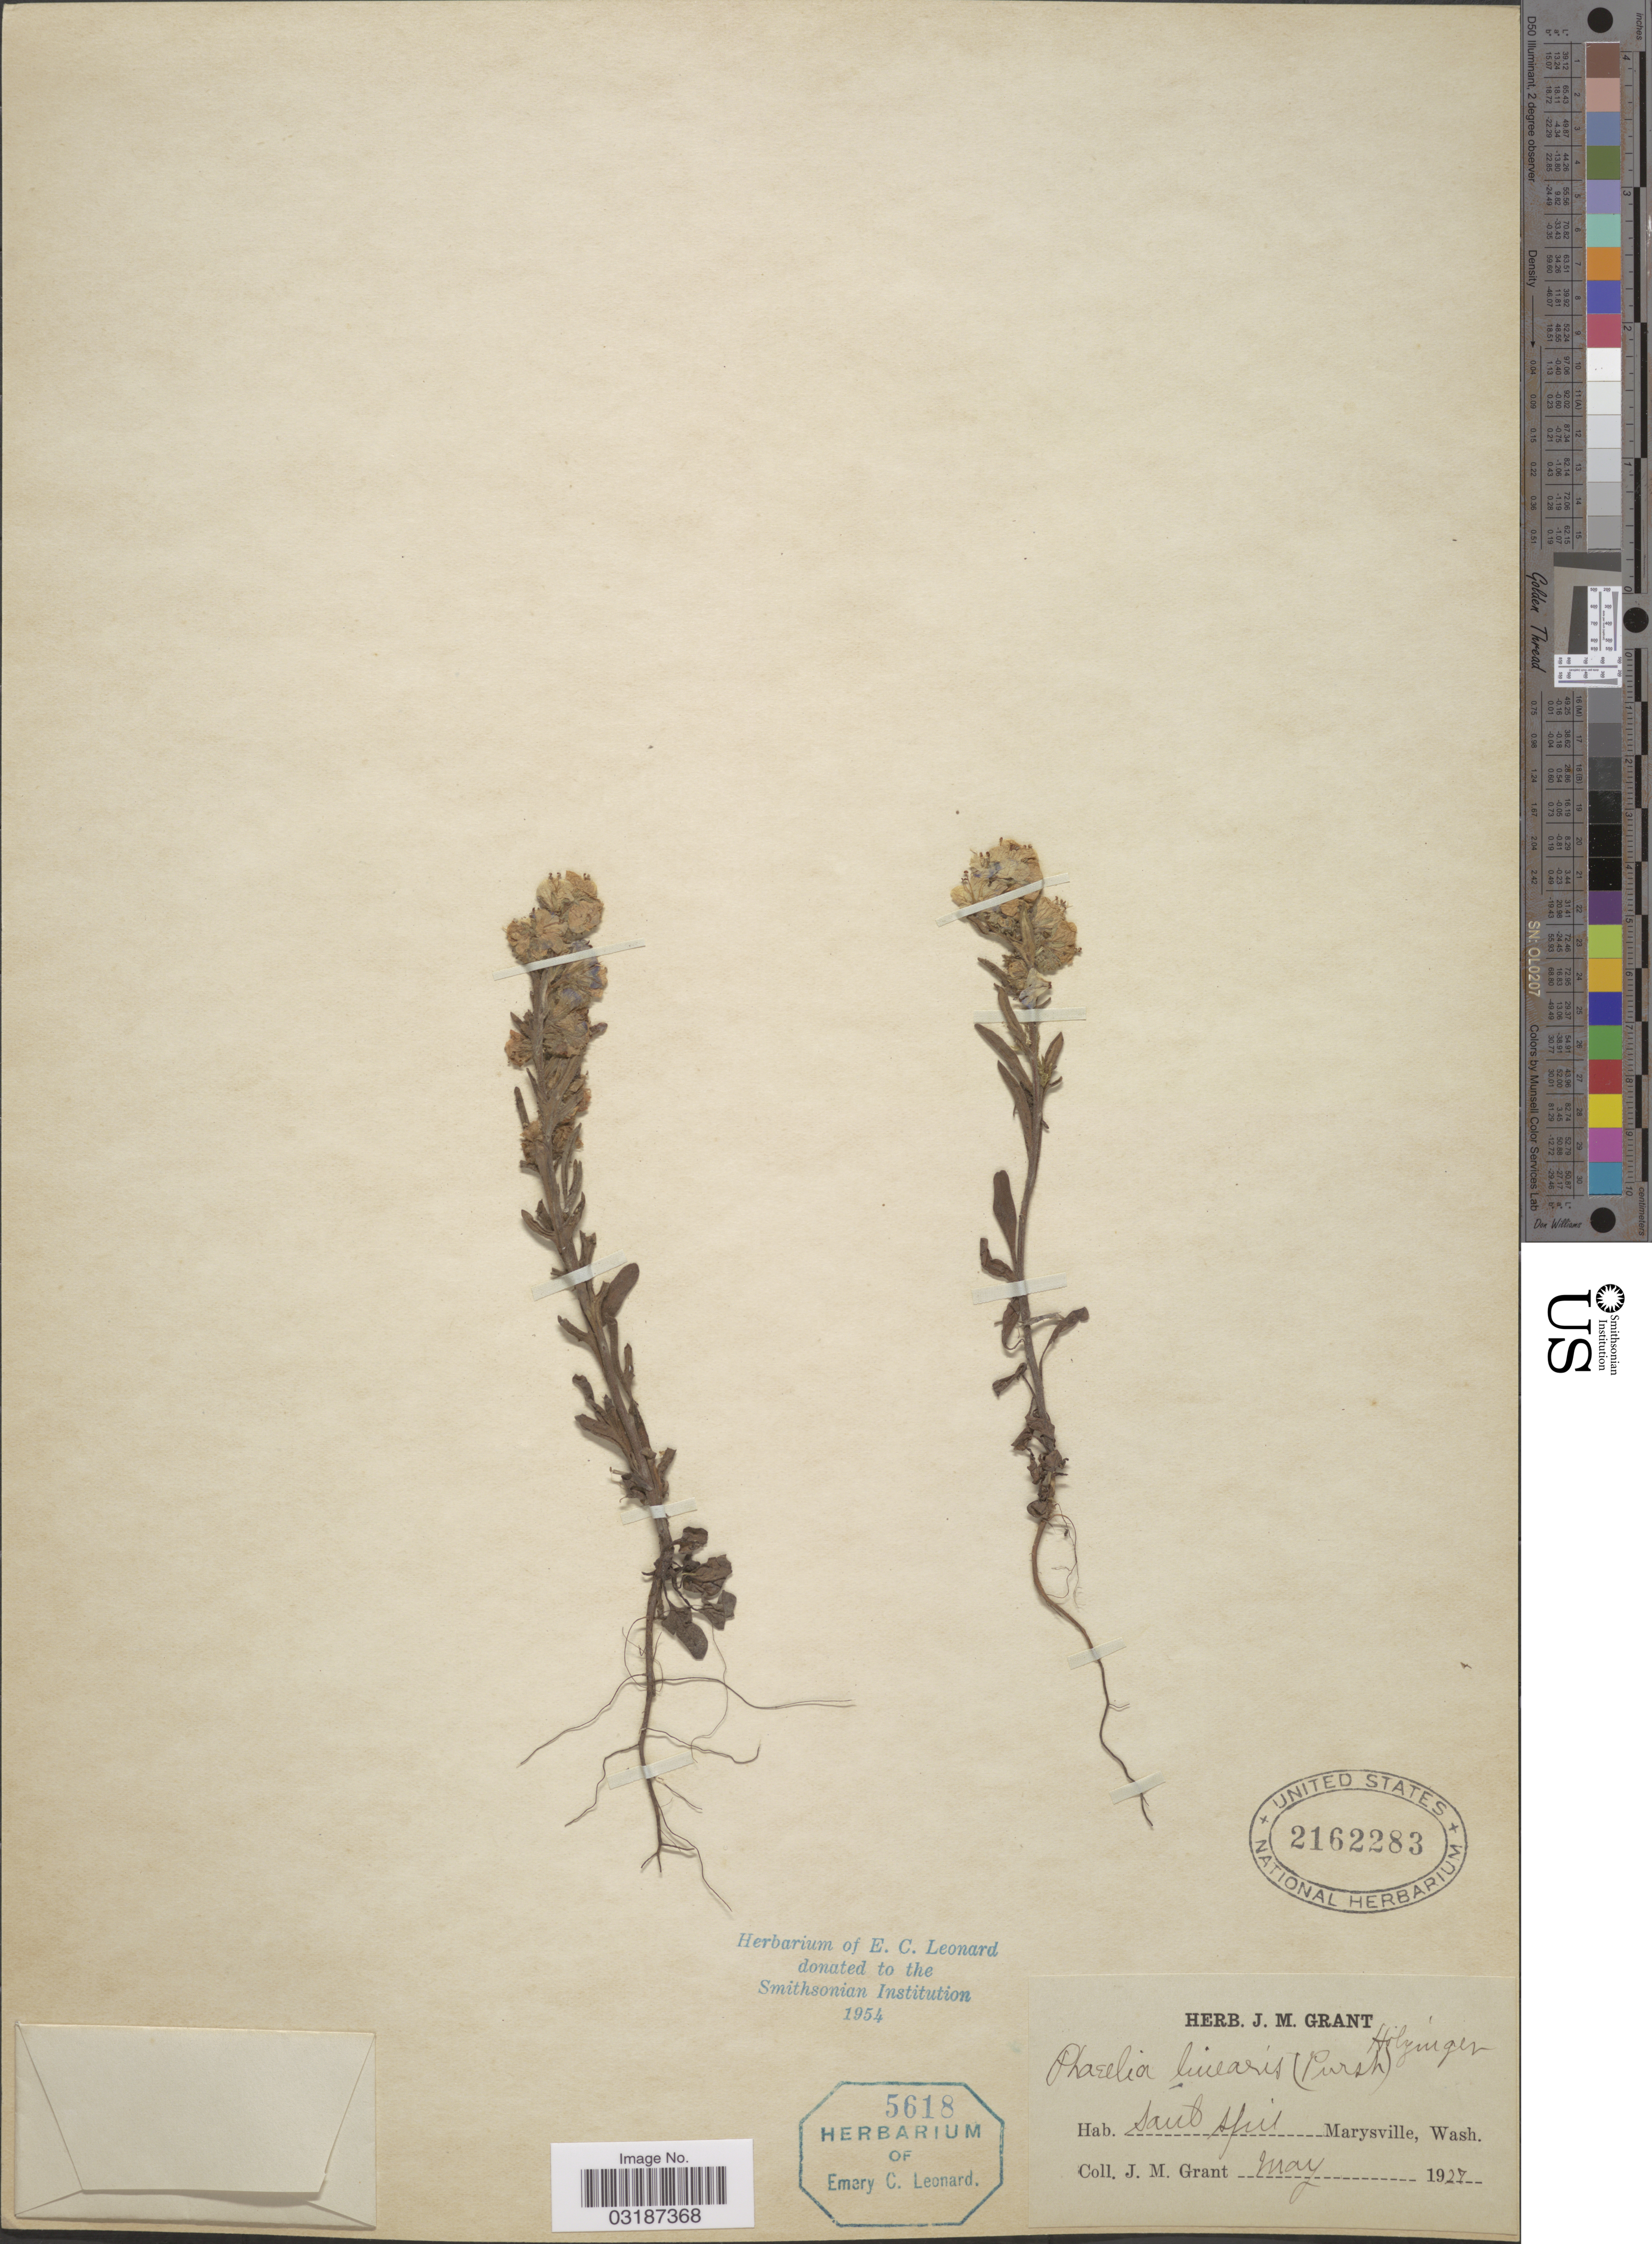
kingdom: Plantae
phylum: Tracheophyta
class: Magnoliopsida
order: Boraginales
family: Hydrophyllaceae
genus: Phacelia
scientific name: Phacelia linearis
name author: (Pursh) Holz.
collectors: J. M. Grant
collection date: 1927-05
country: United States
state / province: Washington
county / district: Snohomish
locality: Sand Spit, Marysville.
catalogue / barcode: US 2162283